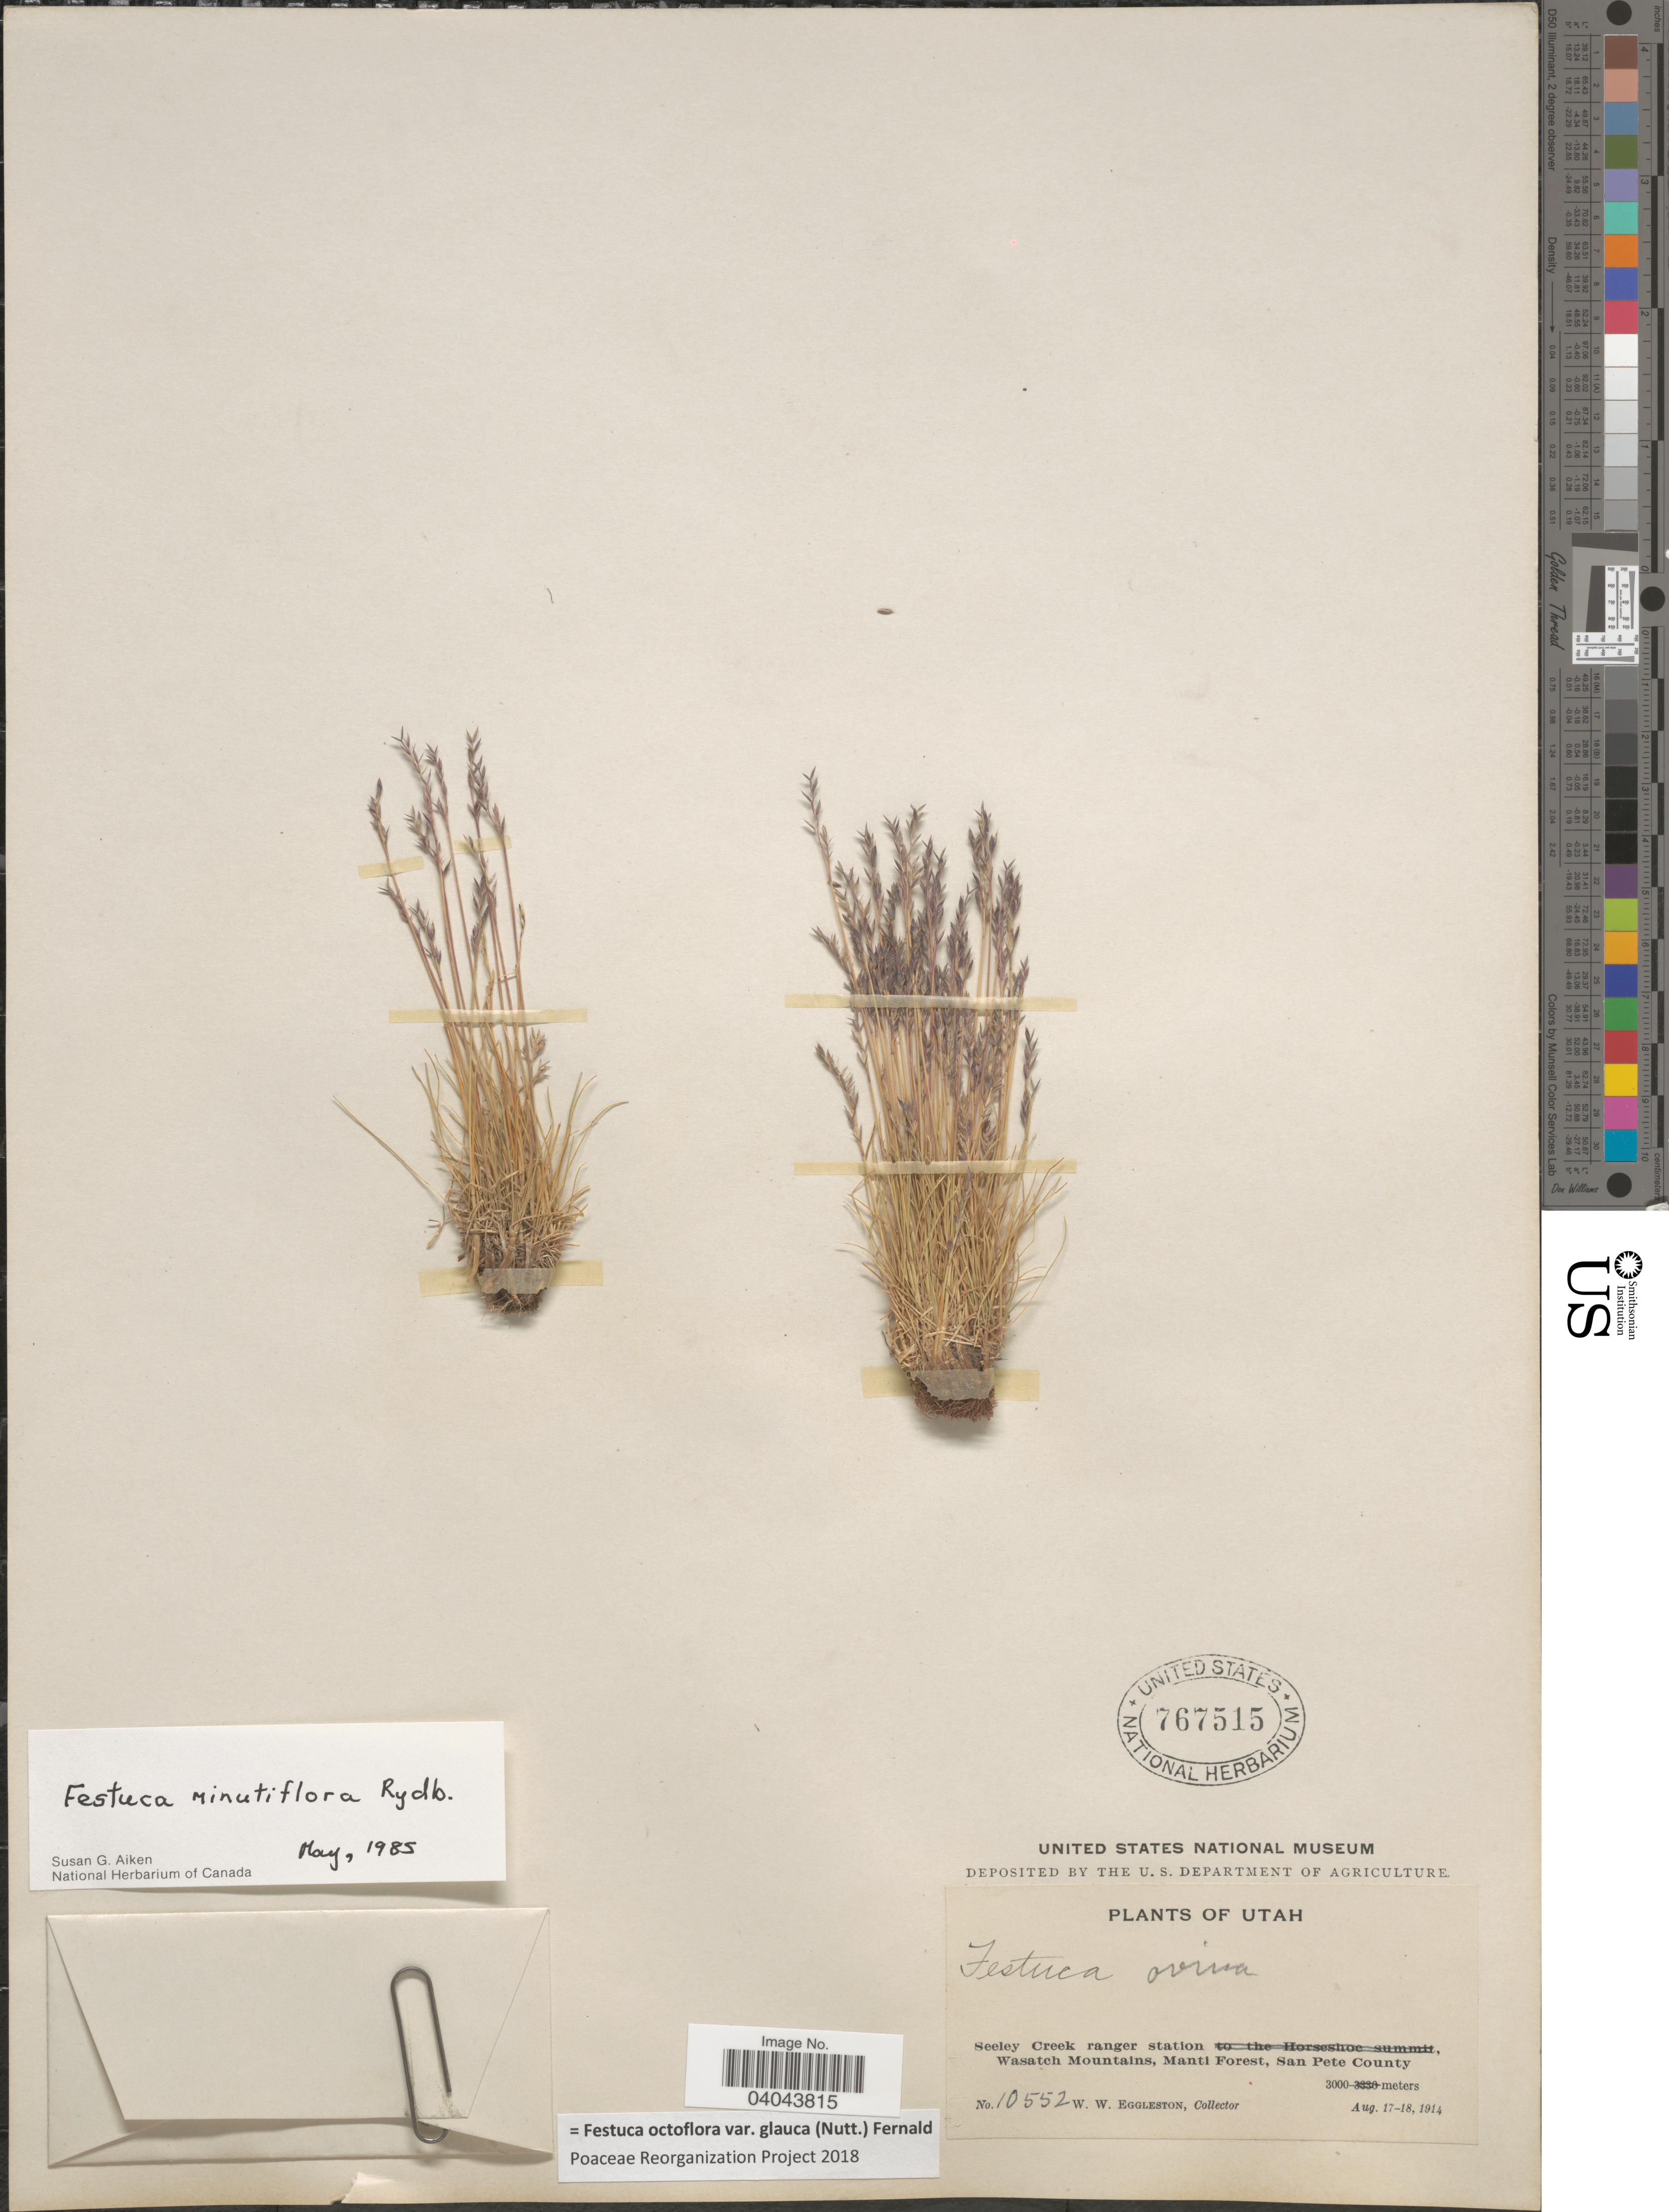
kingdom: Plantae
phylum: Tracheophyta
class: Liliopsida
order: Poales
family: Poaceae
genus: Festuca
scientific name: Festuca octoflora var. glauca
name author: (Nutt.) Fernald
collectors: W. W. Eggleston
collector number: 10552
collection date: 1914-08-17/1914-08-18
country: United States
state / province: Utah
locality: Seeley Creek ranger station. Wasatch Mountains, Manti Forest, San Pete County.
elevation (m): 3000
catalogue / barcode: US 767515